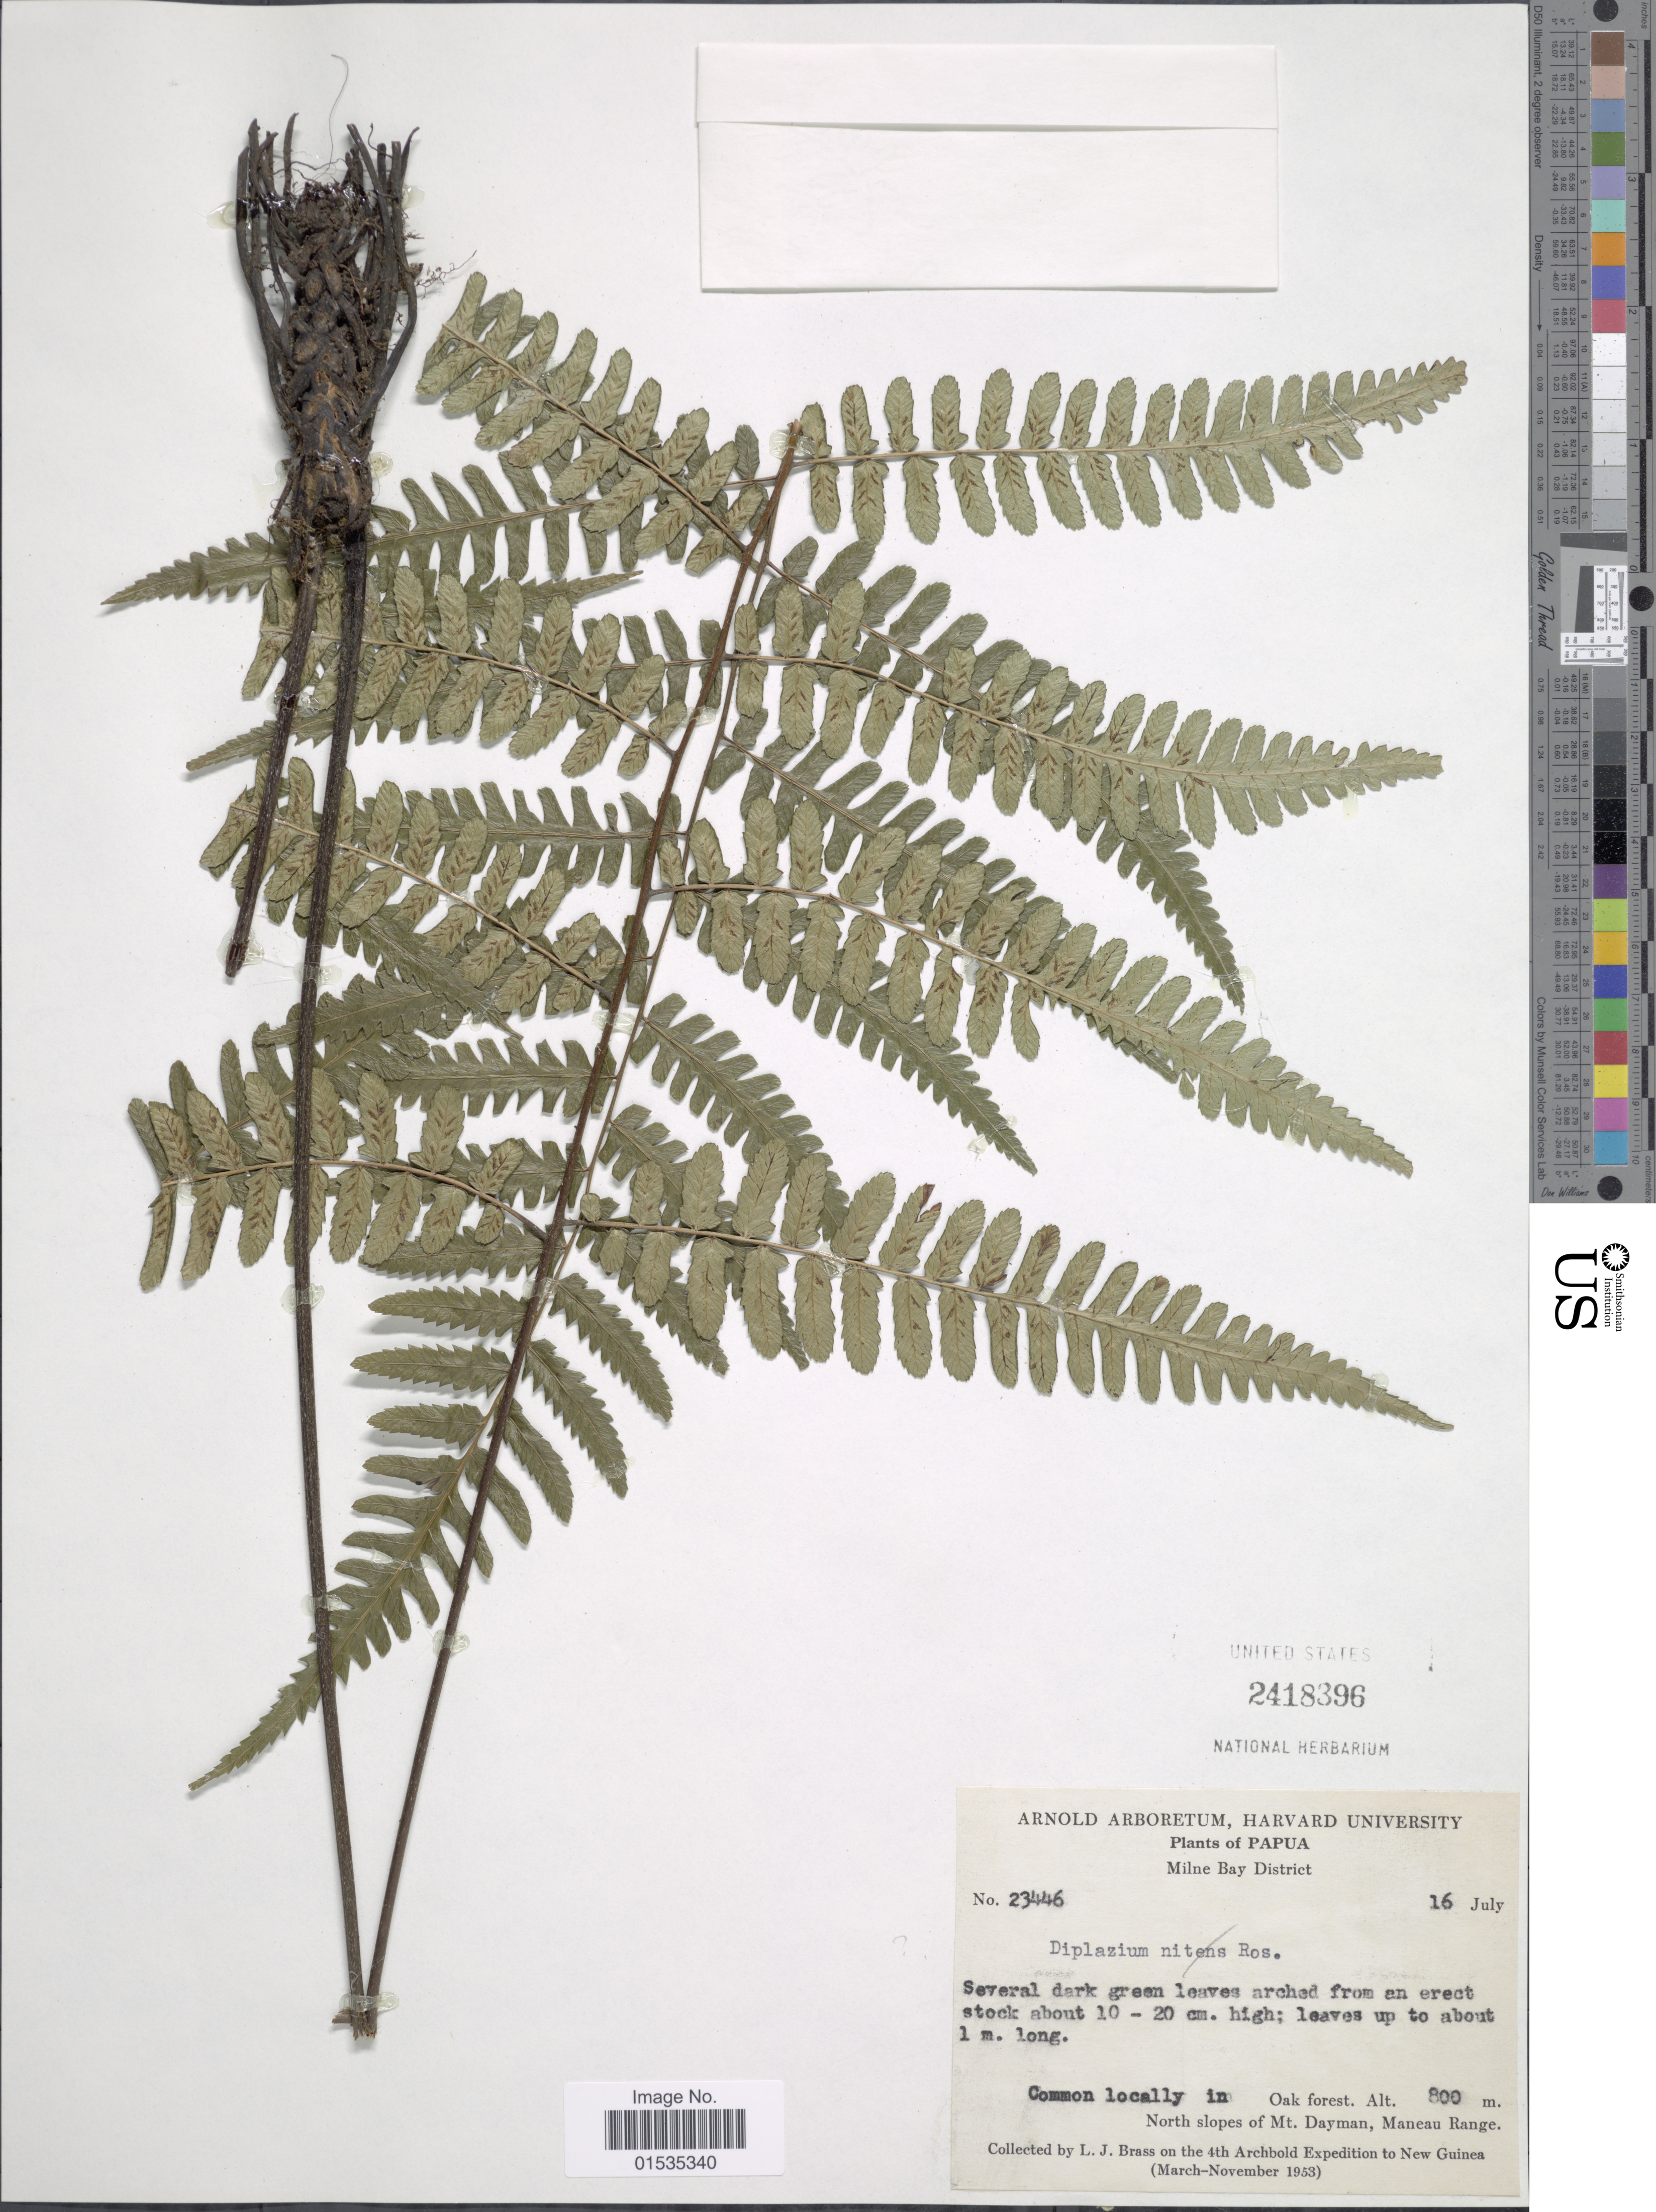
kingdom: Plantae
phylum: Tracheophyta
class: Polypodiopsida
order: Polypodiales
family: Athyriaceae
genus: Diplazium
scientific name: Diplazium sp.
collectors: L. J. Brass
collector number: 23446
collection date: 1953-07-16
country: Papua New Guinea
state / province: Milne Bay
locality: North slopes of Mt. Dayman, Maneau Range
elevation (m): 800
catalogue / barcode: US 2418396